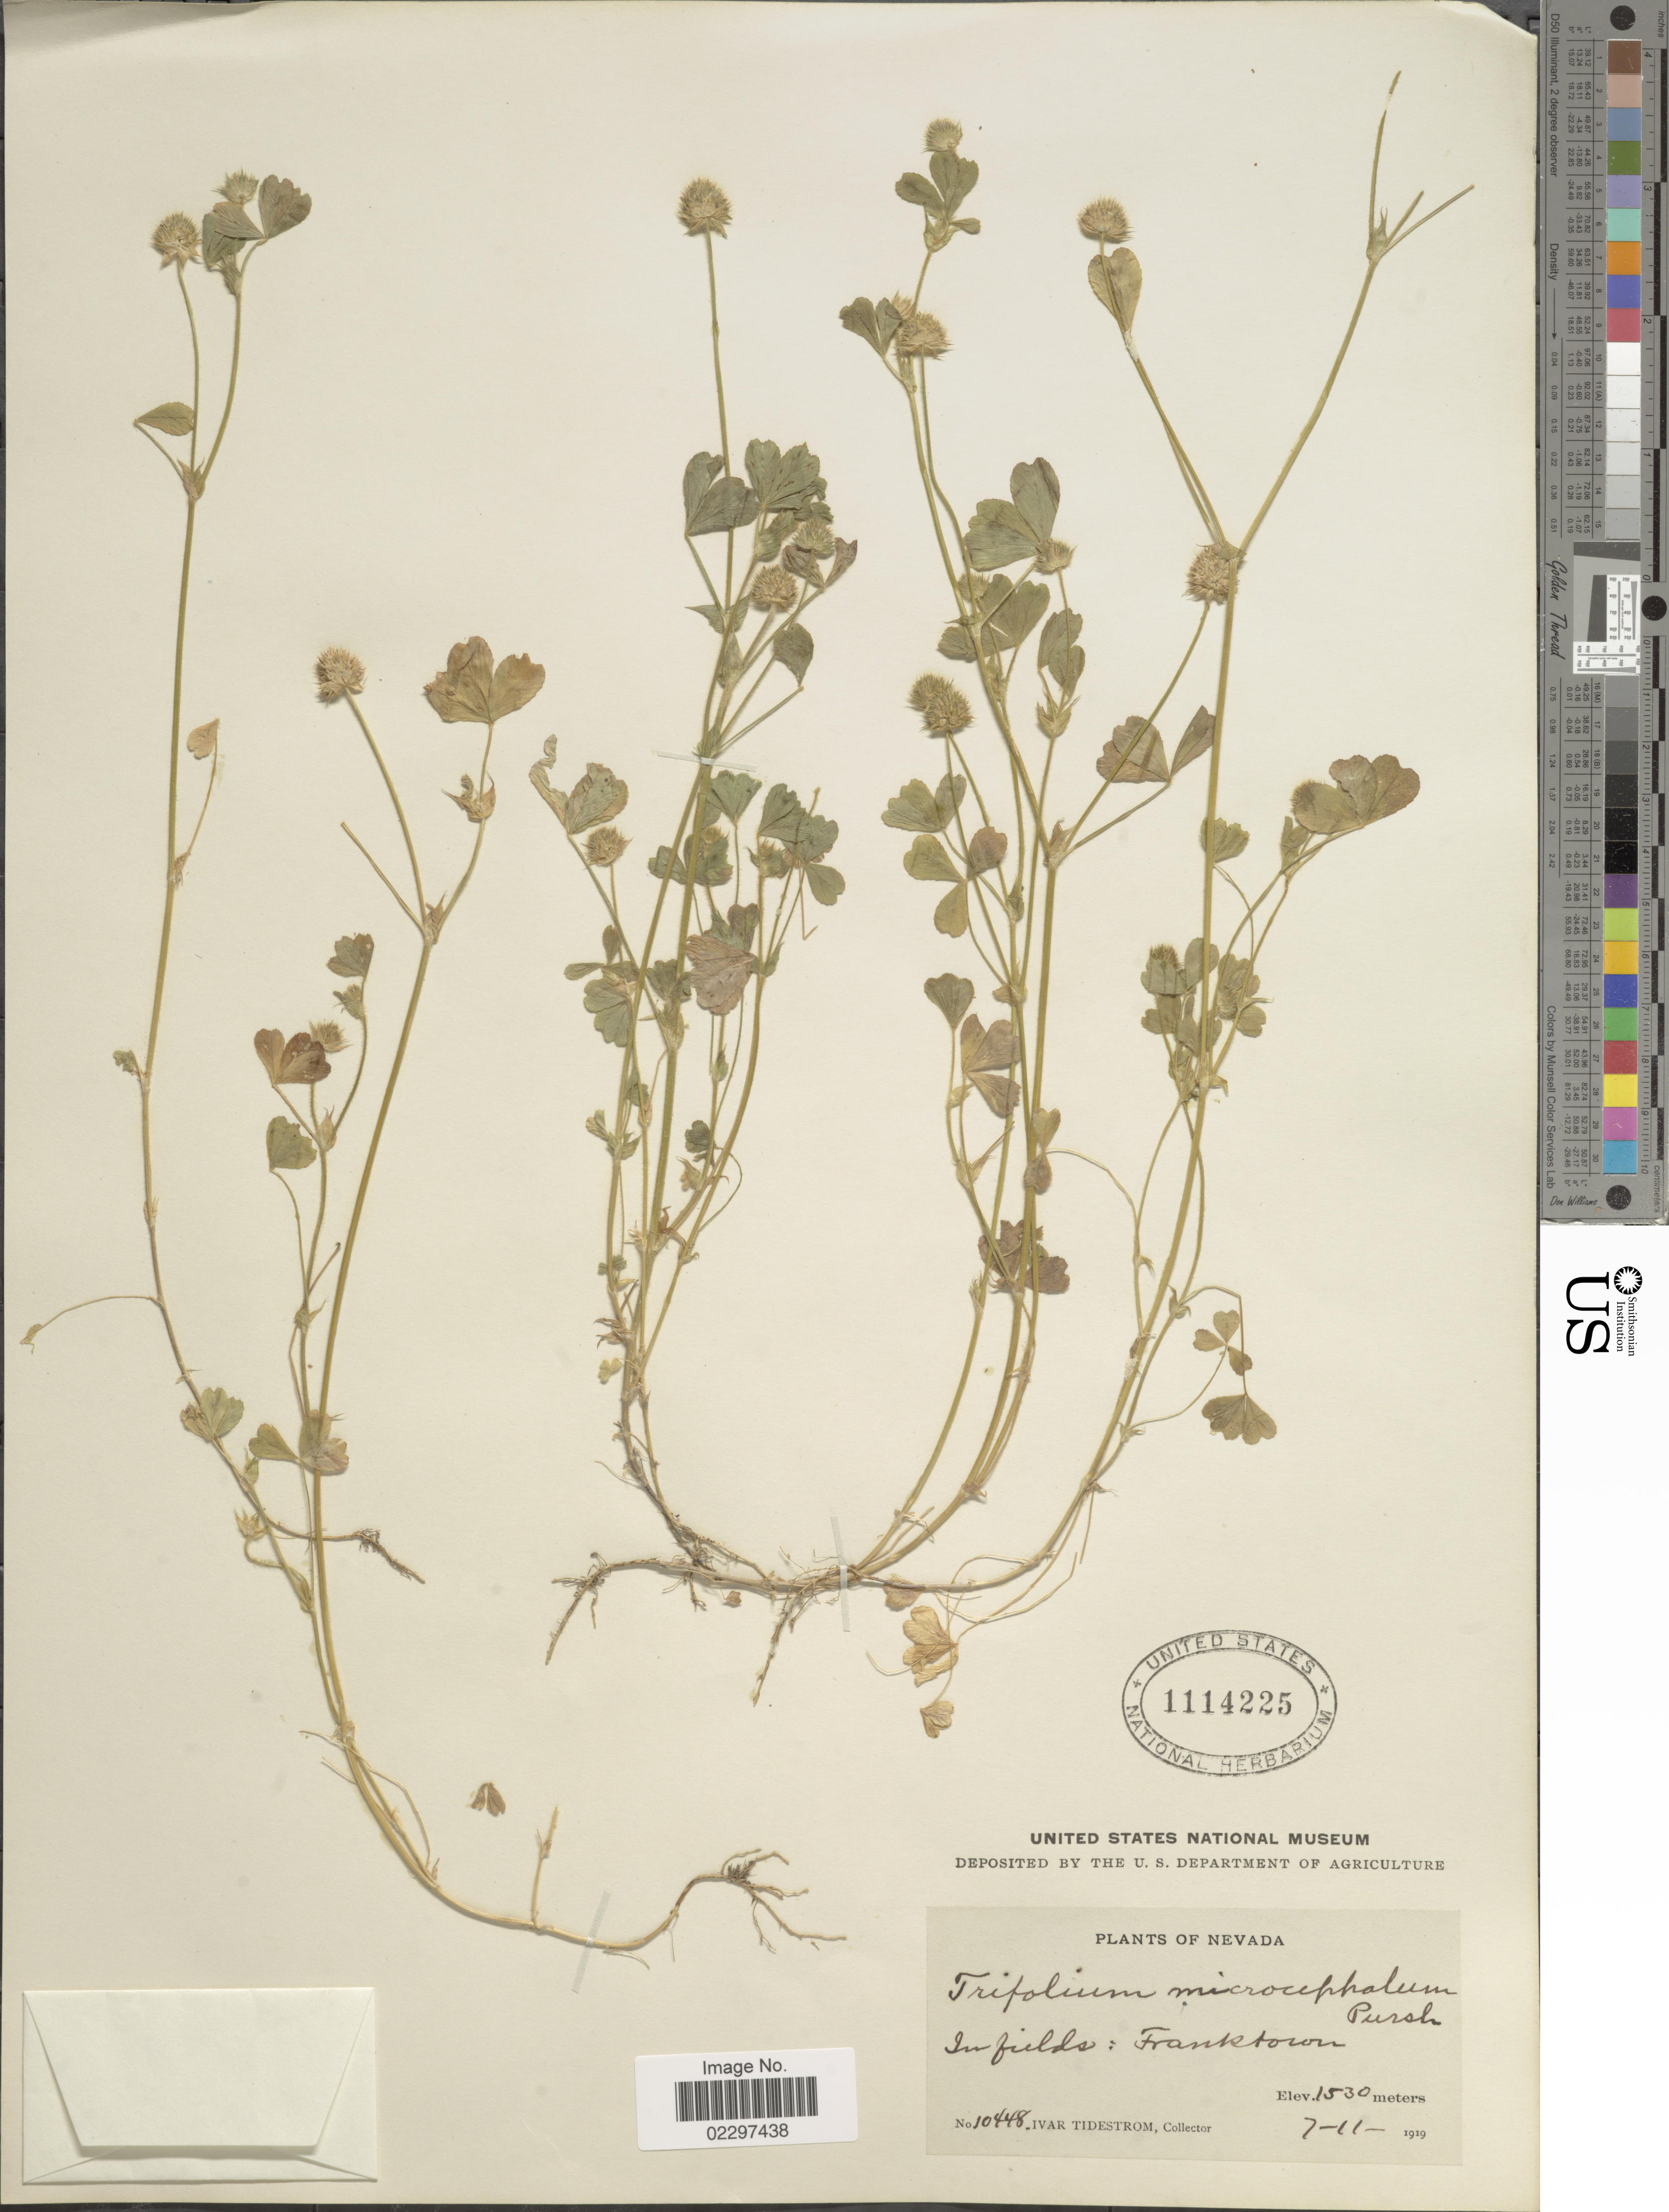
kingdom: Plantae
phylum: Tracheophyta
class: Magnoliopsida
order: Fabales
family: Fabaceae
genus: Trifolium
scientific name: Trifolium microcephalum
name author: Pursh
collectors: I. F. Tidestrom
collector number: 10448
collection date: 1919-07-11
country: United States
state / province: Nevada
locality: In fields: Frankstown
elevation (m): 1530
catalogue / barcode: US 1114225